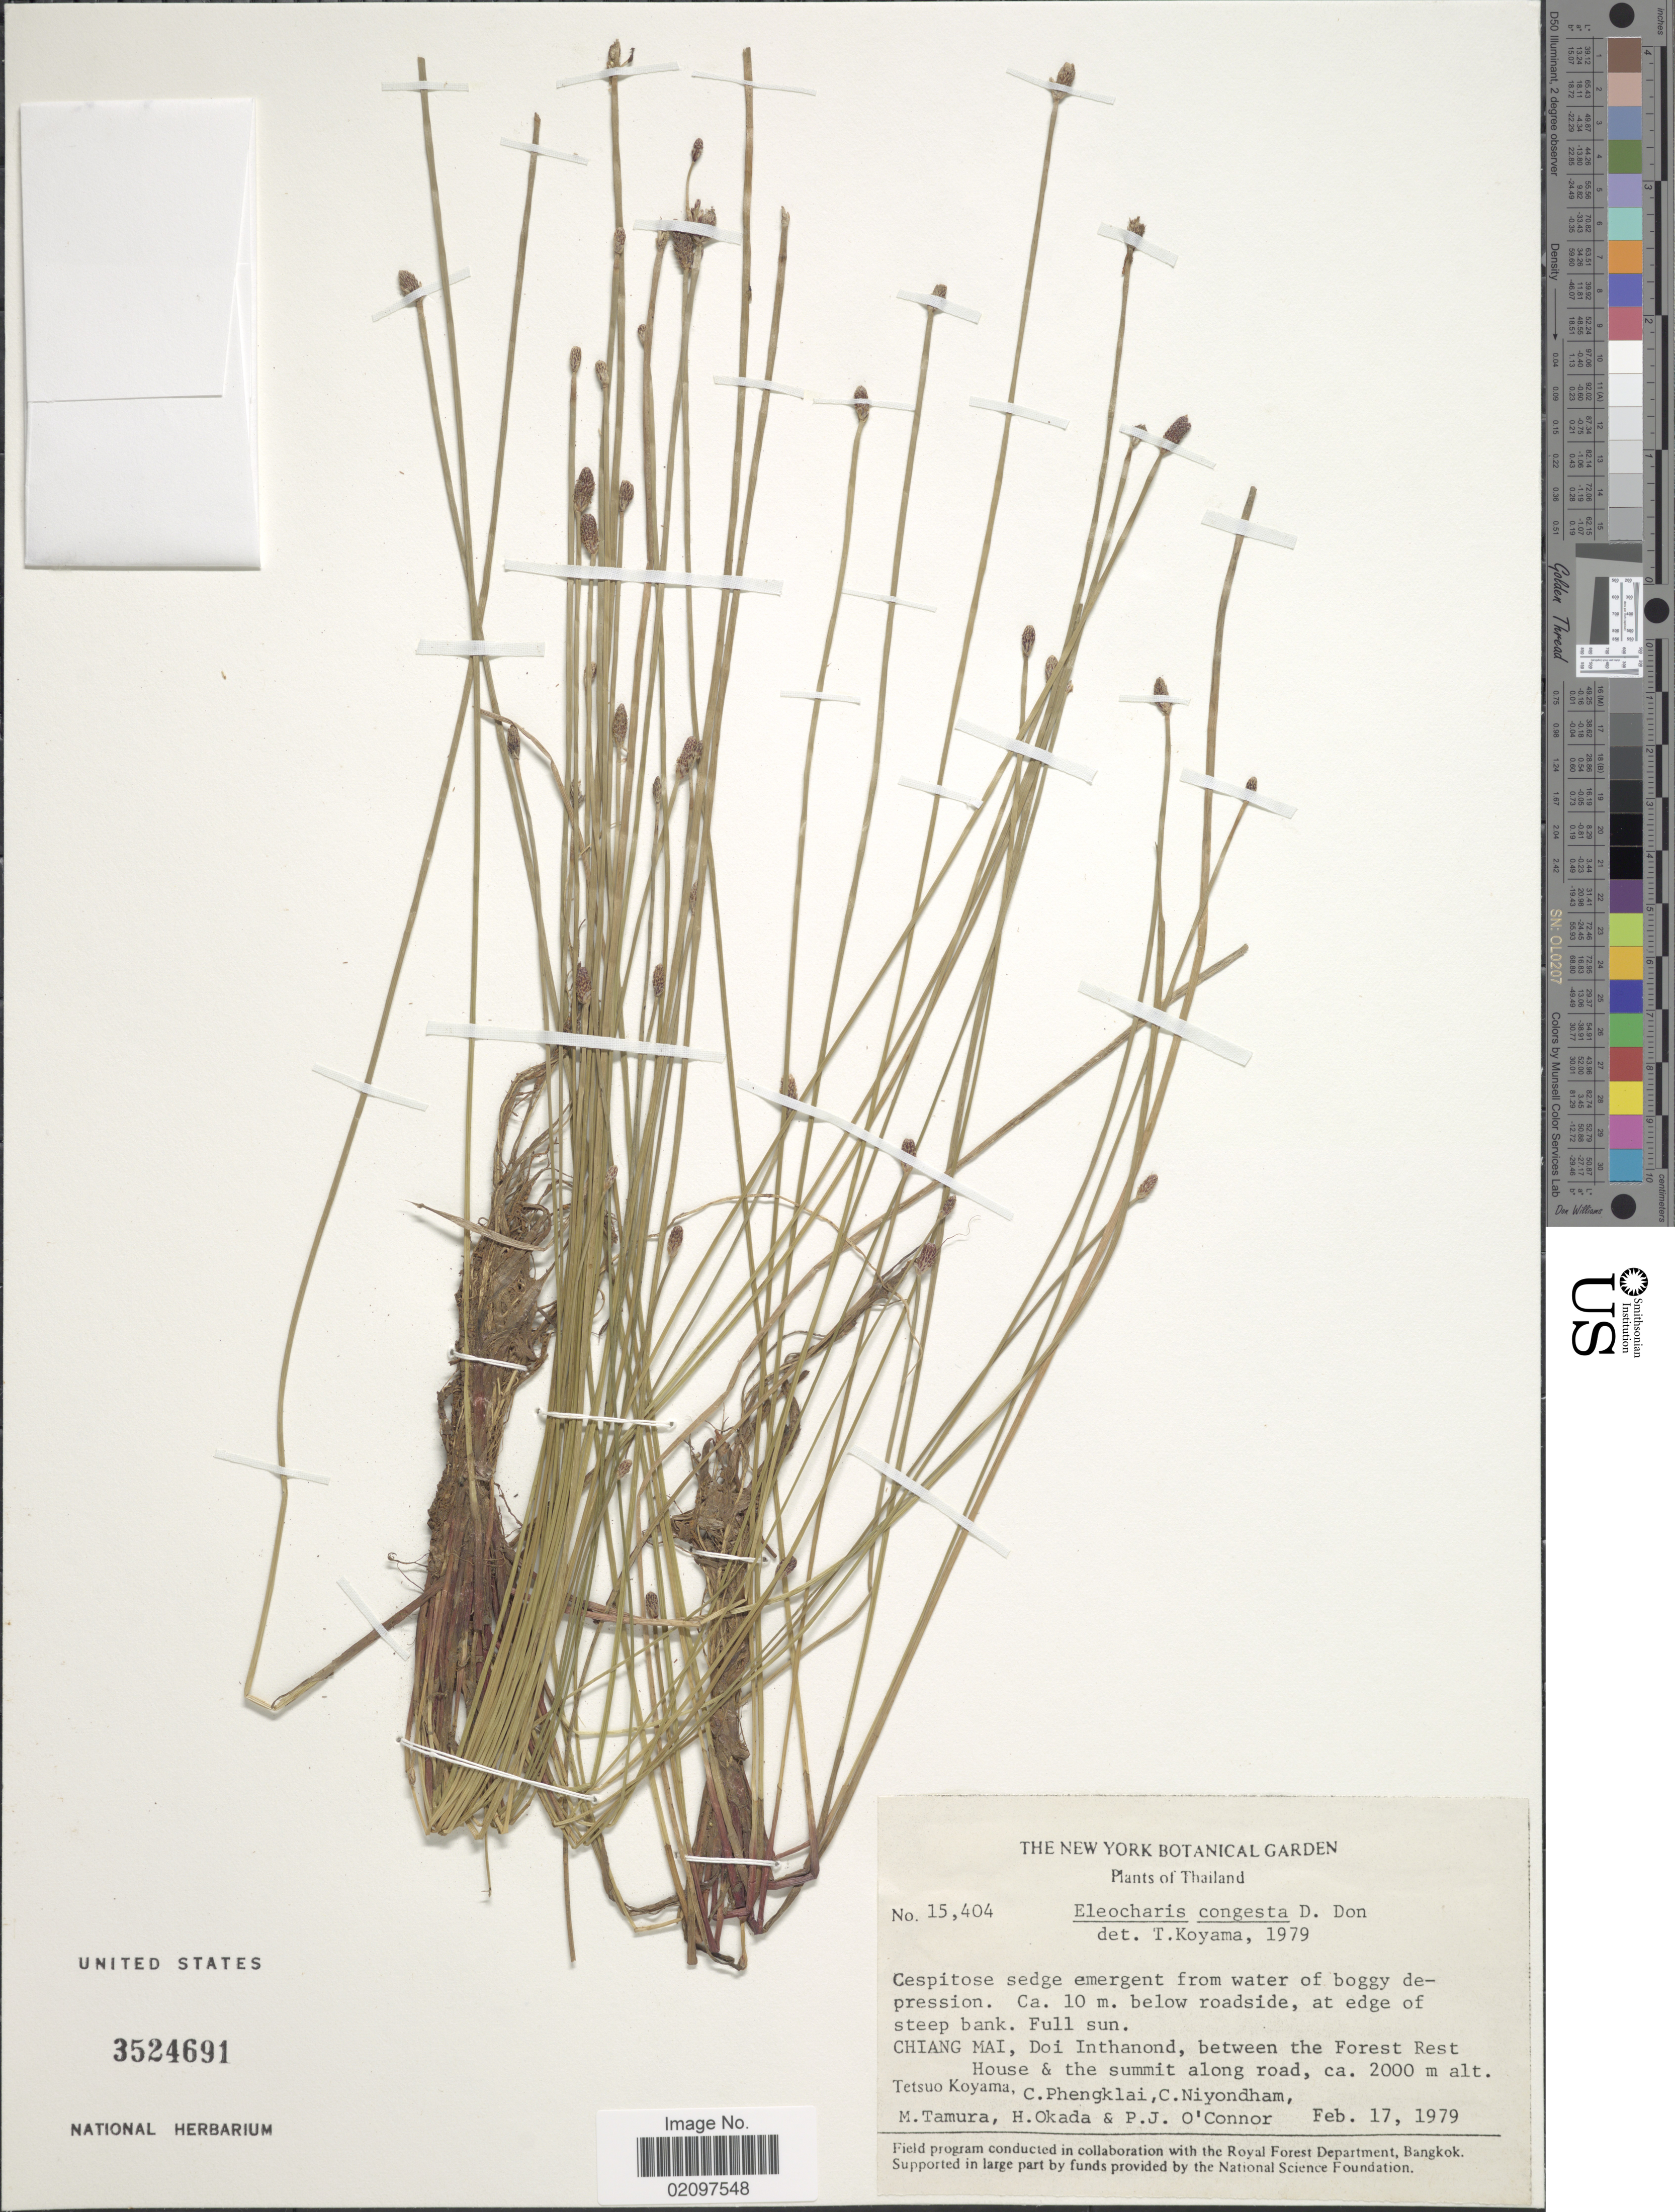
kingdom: Plantae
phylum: Tracheophyta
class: Liliopsida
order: Poales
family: Cyperaceae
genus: Eleocharis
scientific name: Eleocharis congesta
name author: D. Don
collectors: T. Koyama, C. Phengklai, C. Niyondham, M. Tamura & et al.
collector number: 15404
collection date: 1979-02-17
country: Thailand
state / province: Chiang Mai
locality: Ca 10 m below roadside, at edge of steep bank. Doi Inthanond, between the Forest Rest House & the summit along road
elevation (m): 2000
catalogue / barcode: US 3524691